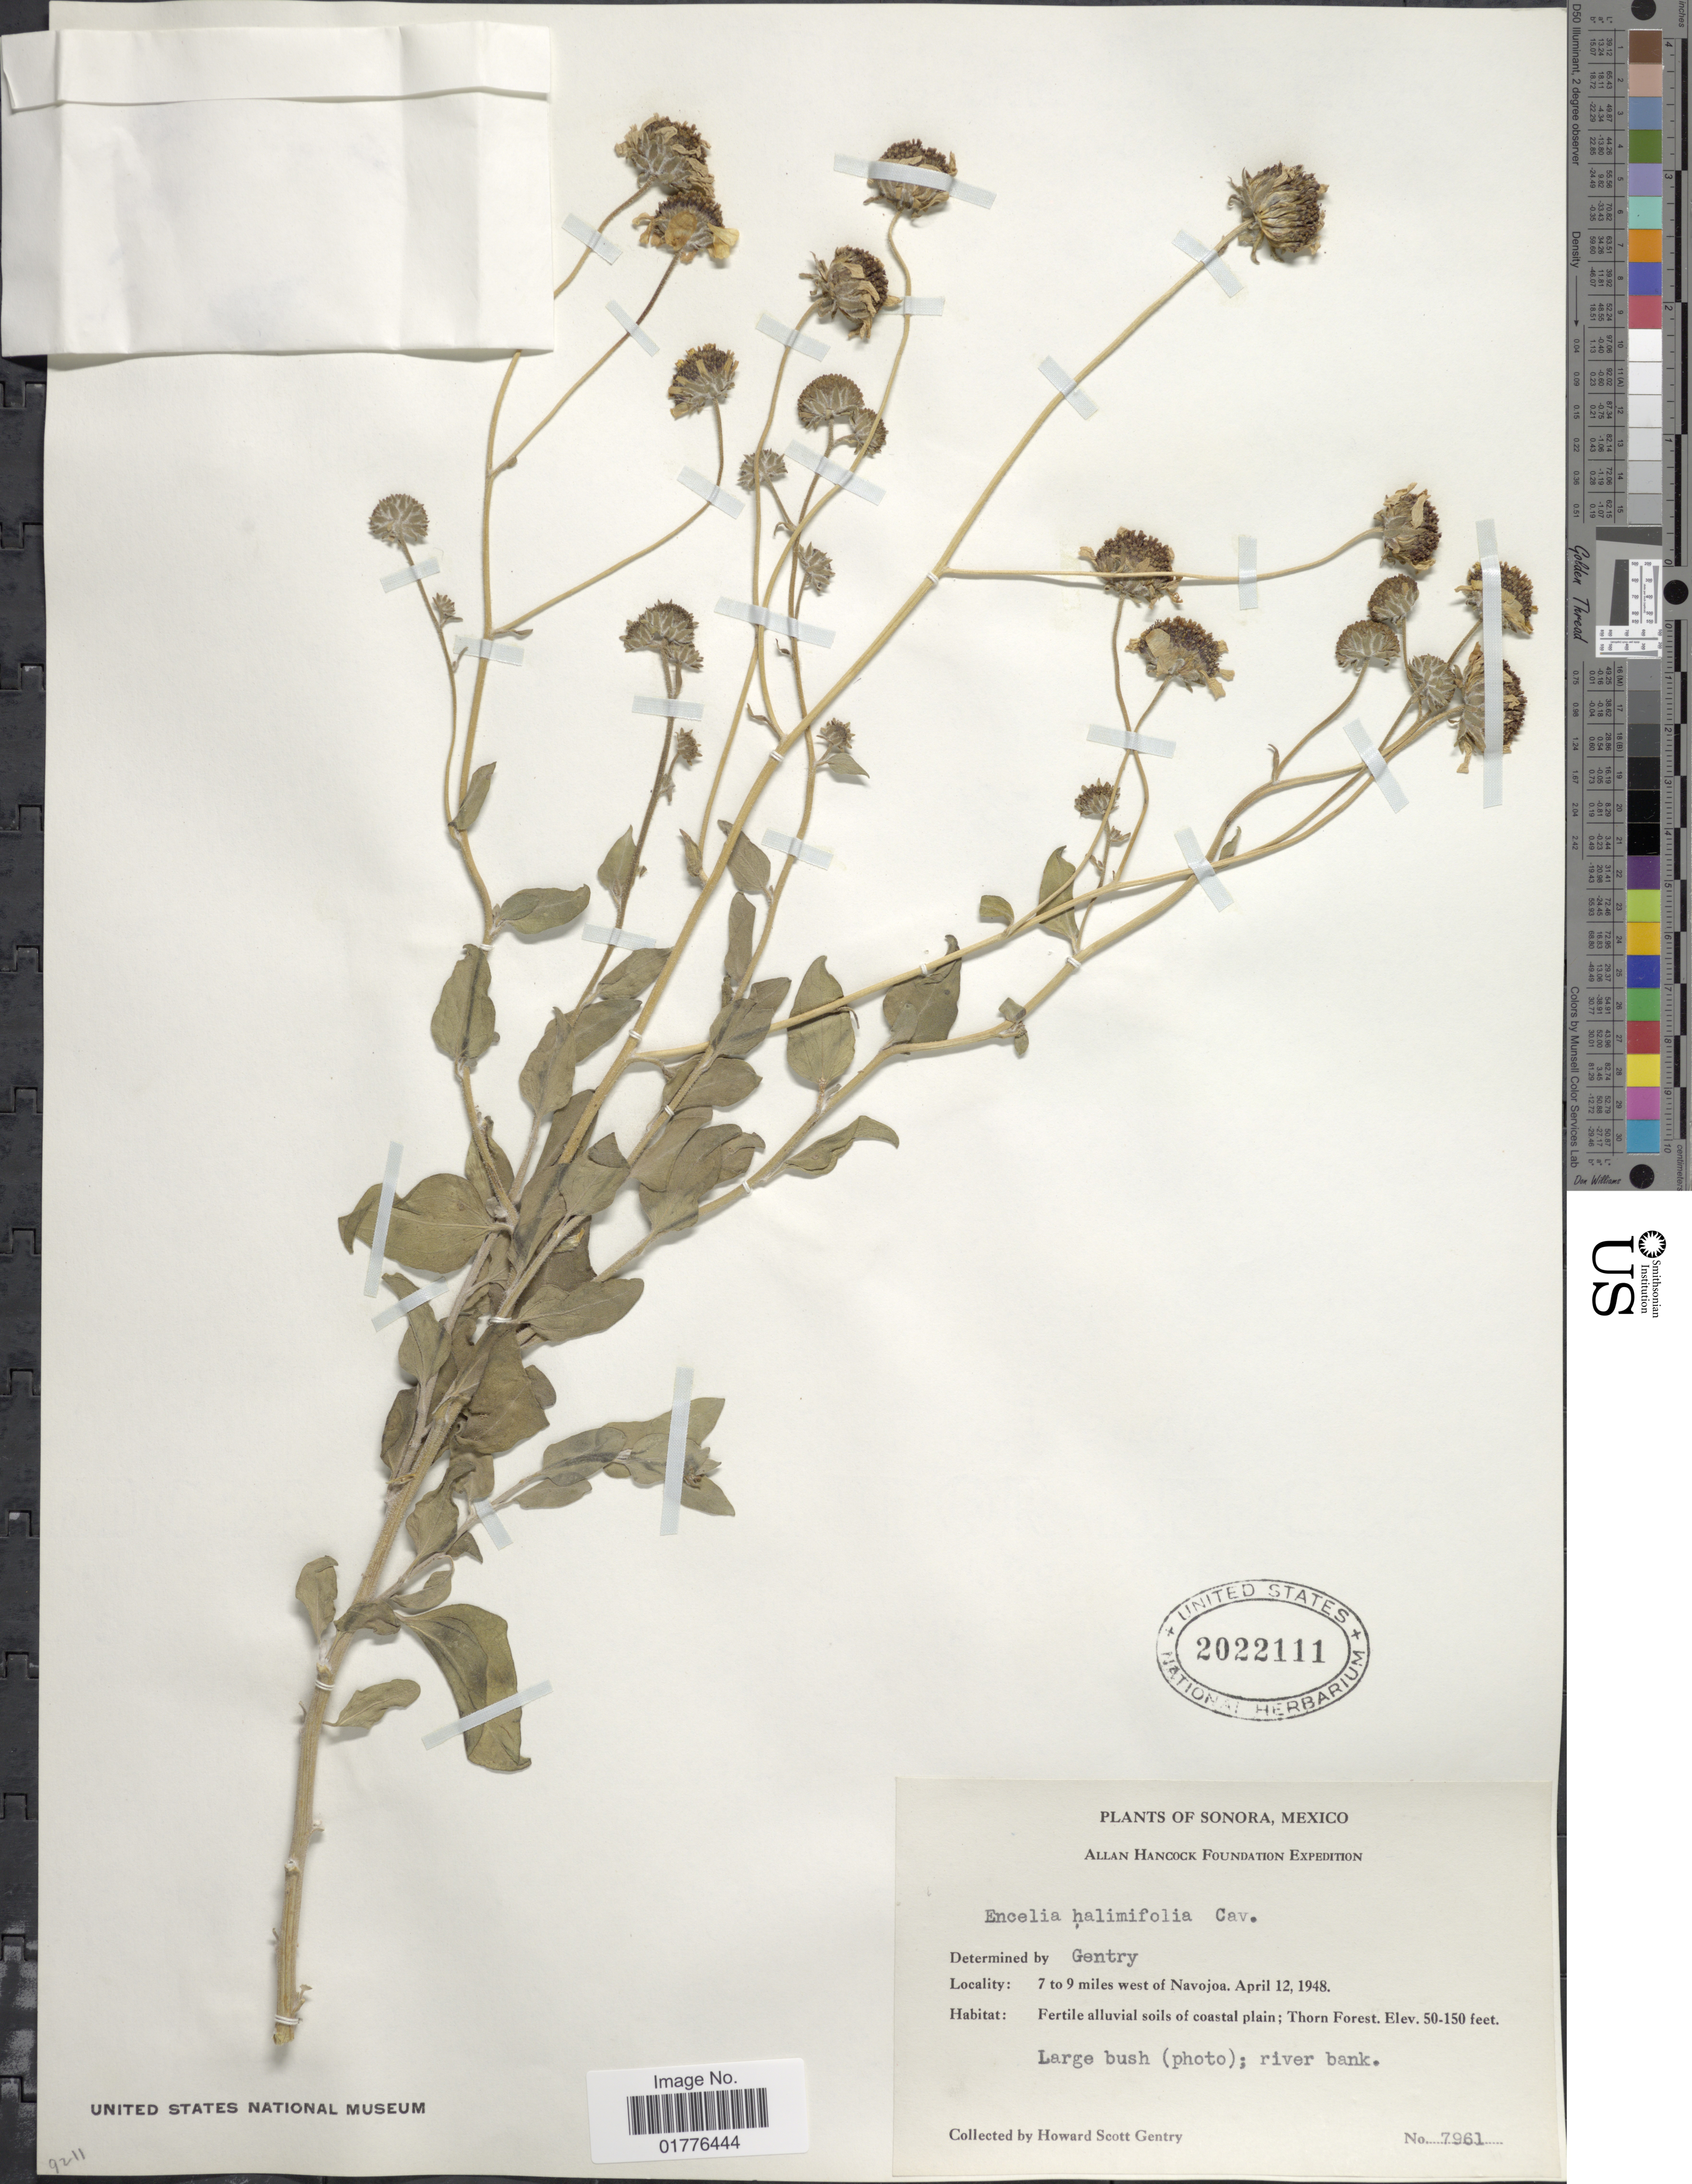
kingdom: Plantae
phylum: Tracheophyta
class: Magnoliopsida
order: Asterales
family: Asteraceae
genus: Encelia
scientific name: Encelia halimifolia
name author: Cav.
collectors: H. S. Gentry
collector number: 7961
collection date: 1948-04-12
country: Mexico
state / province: Sonora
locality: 7 to 9 miles west of Navojoa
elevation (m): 15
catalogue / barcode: US 2022111